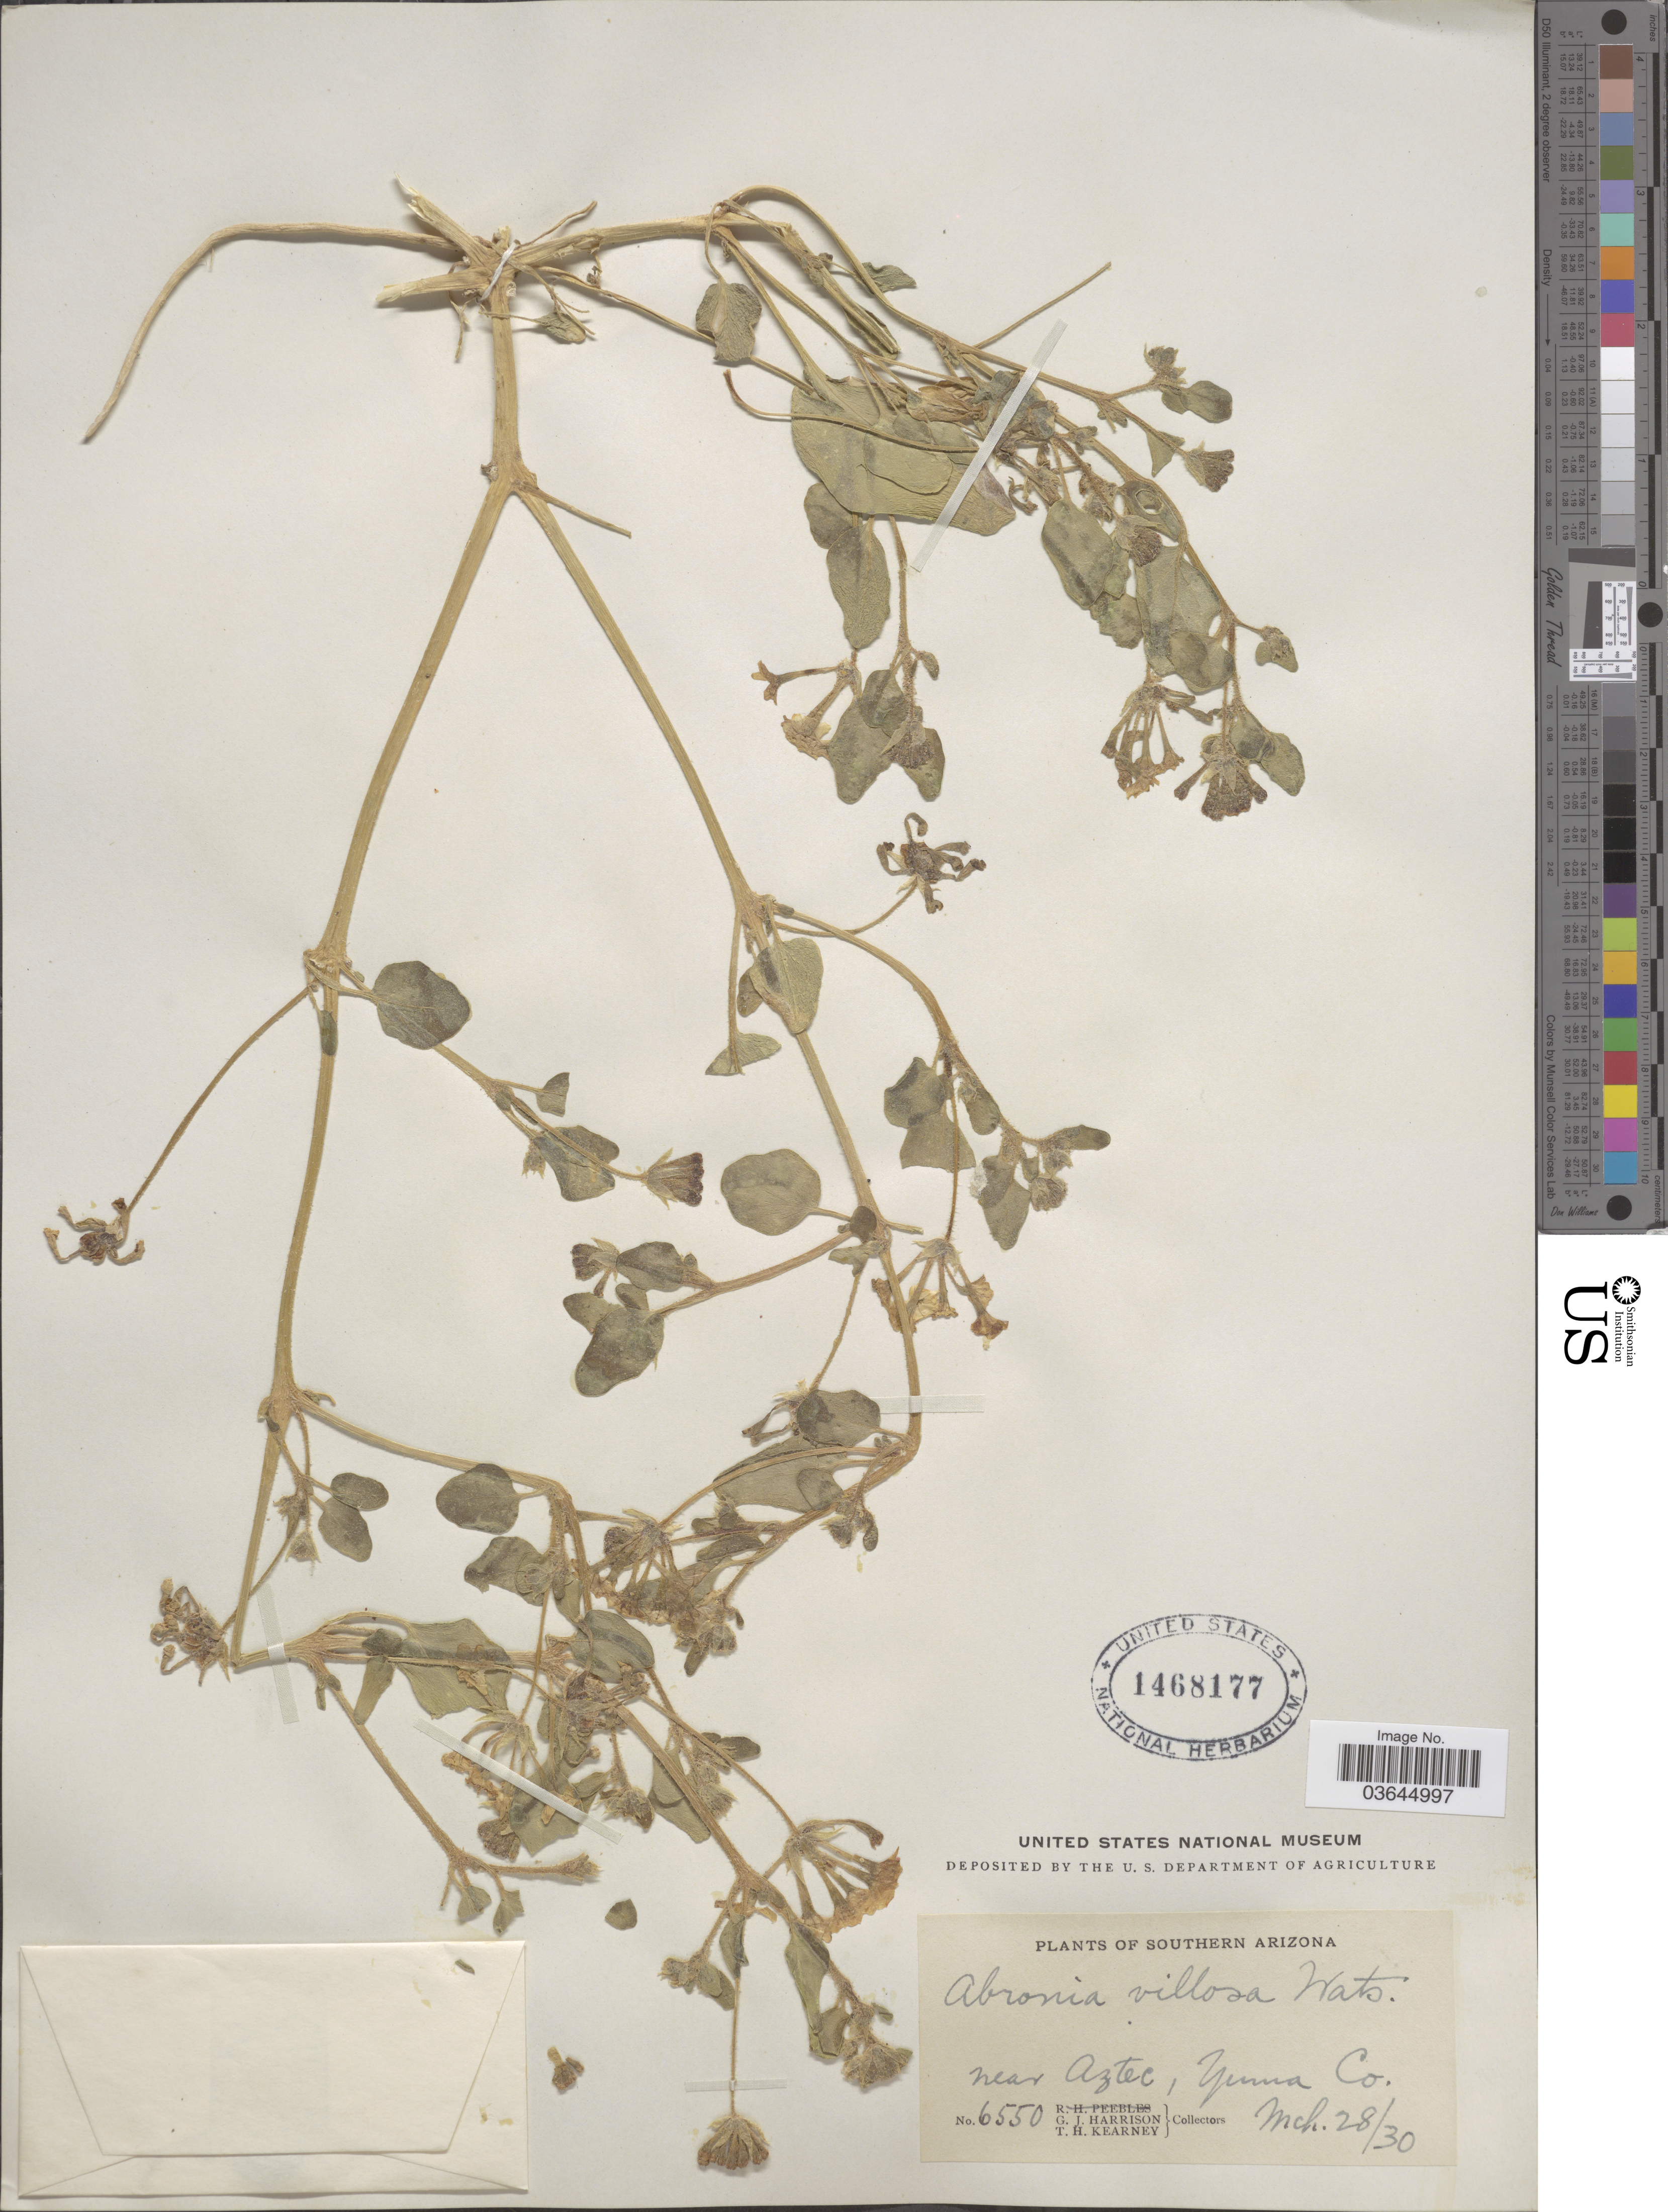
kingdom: Plantae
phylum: Tracheophyta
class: Magnoliopsida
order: Caryophyllales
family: Nyctaginaceae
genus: Abronia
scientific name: Abronia villosa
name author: S. Watson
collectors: G. J. Harrison & T. H. Kearney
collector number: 6550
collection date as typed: Transcribed d/m/y: 28/3/30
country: United States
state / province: Arizona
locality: Southern Arizona. Near Aztec, Yuma Co.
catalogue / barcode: US 1468177